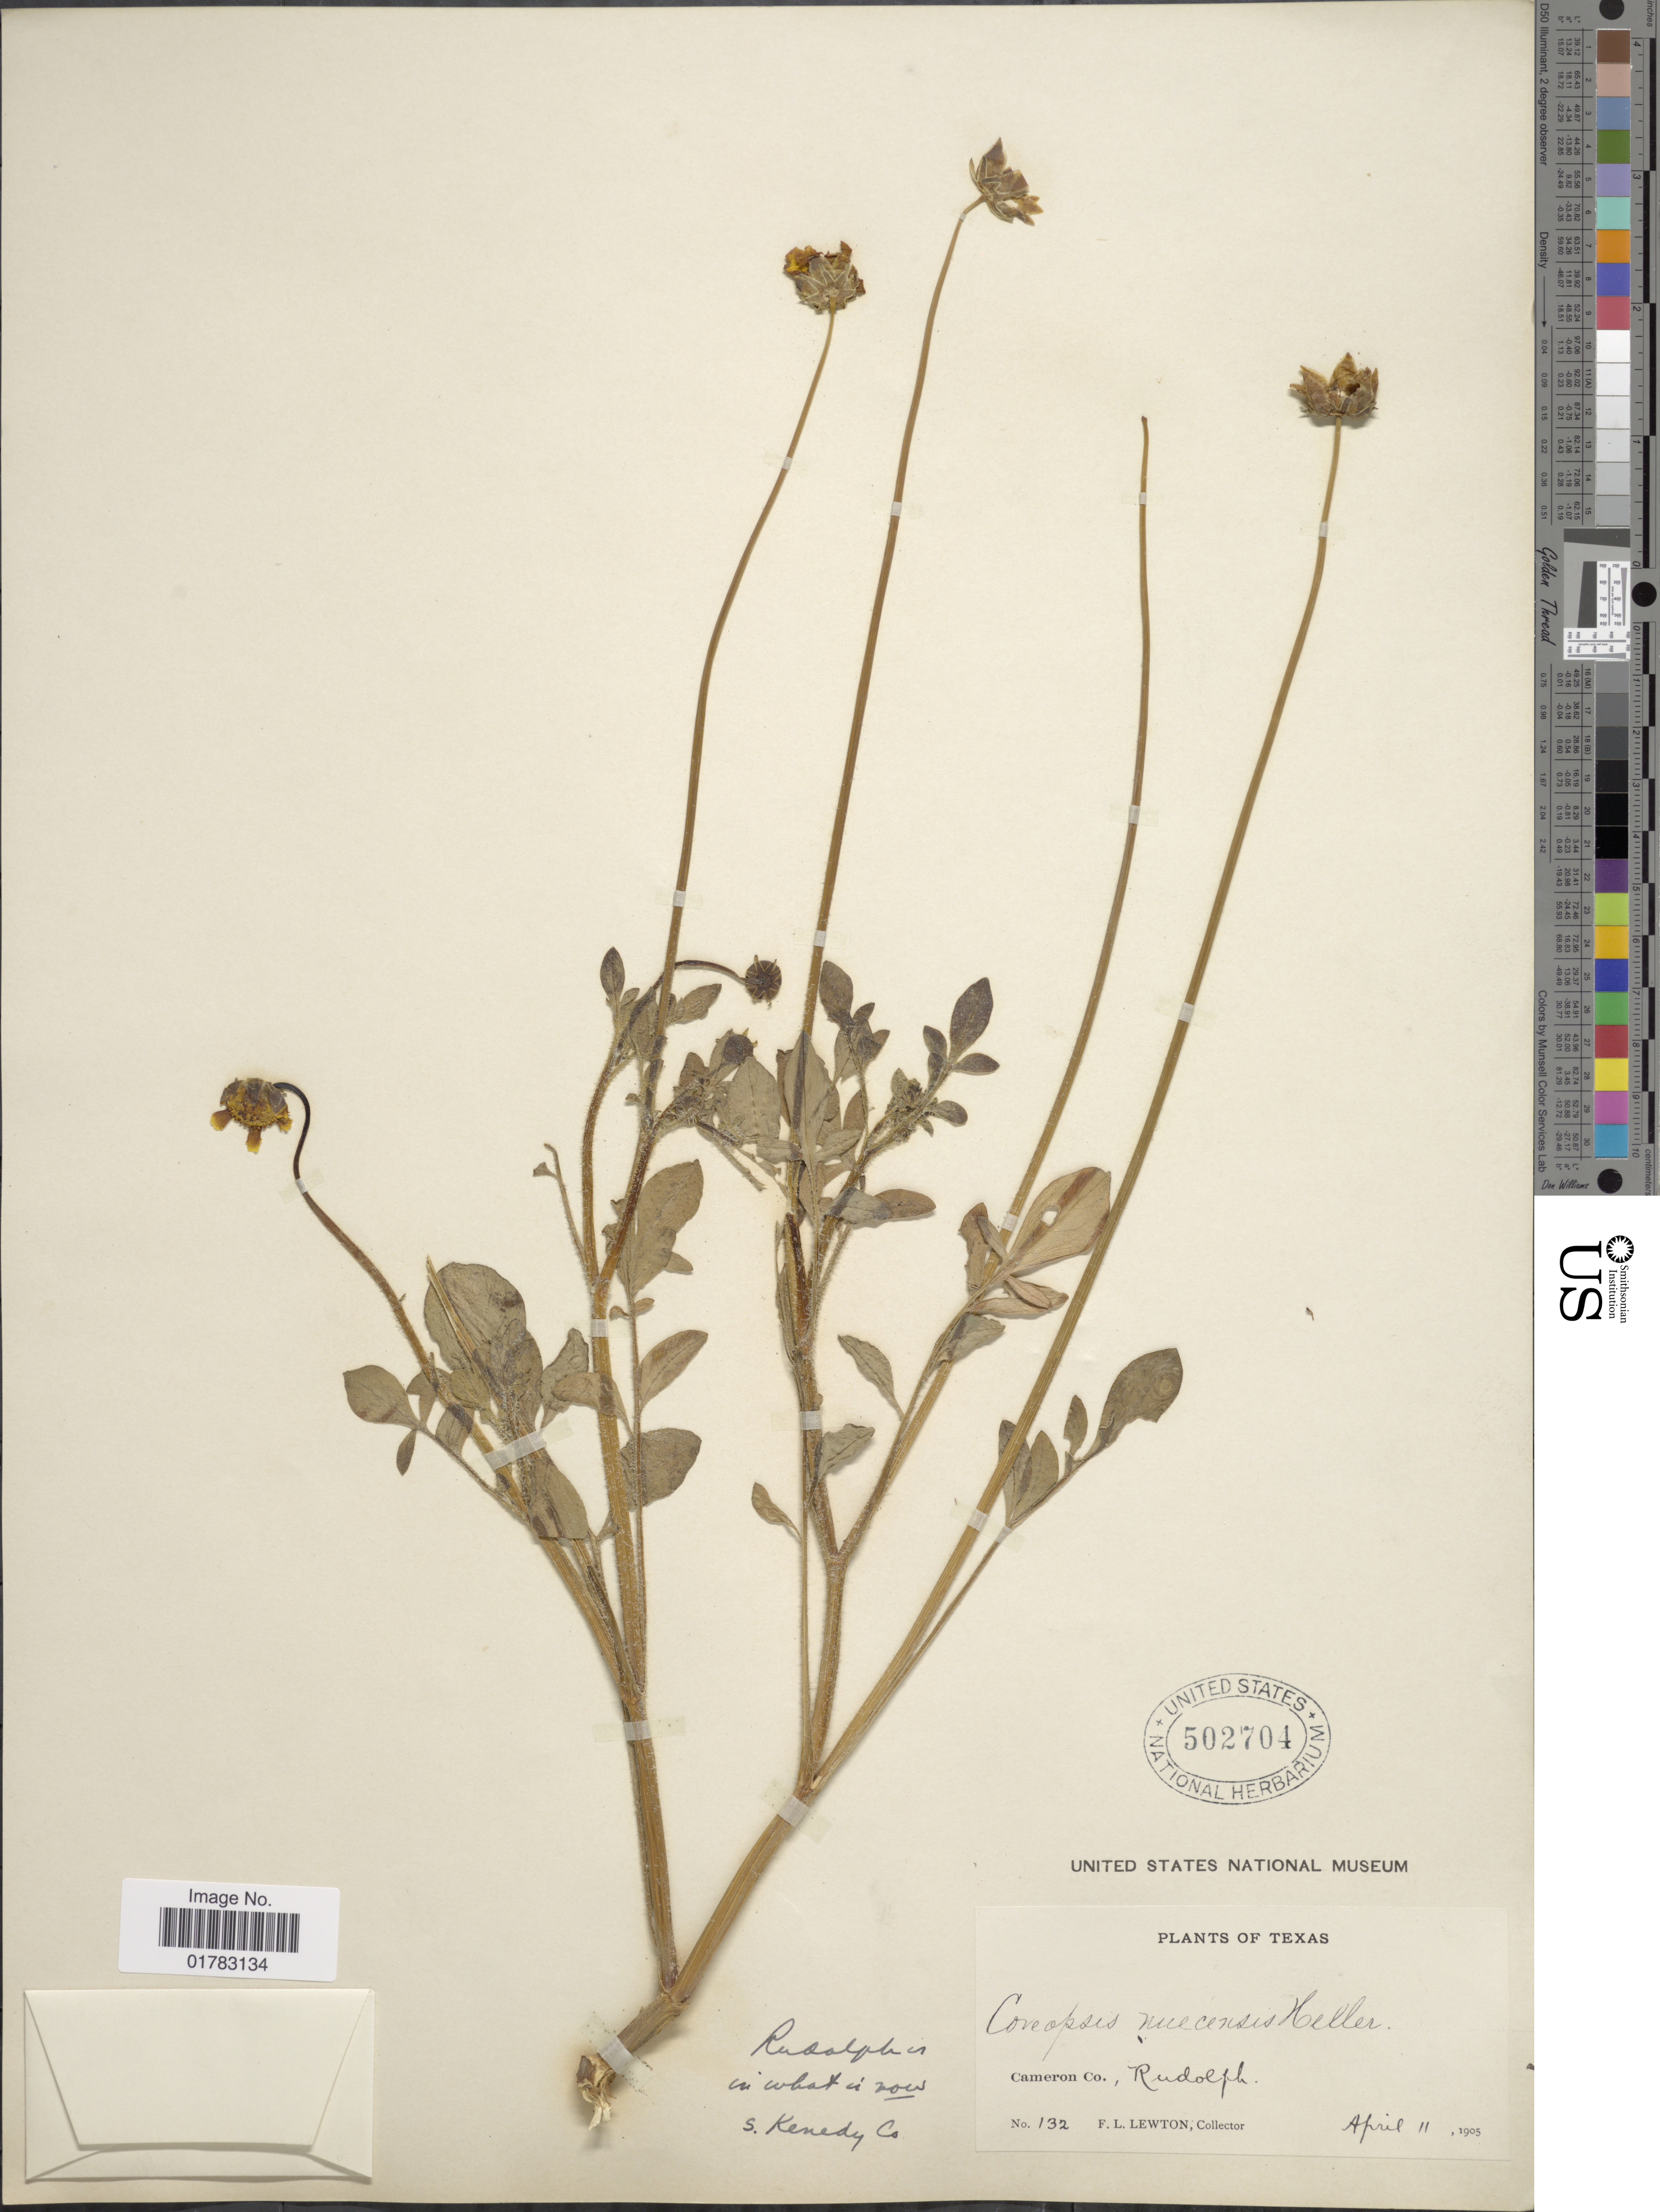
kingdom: Plantae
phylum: Tracheophyta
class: Magnoliopsida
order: Asterales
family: Asteraceae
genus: Coreopsis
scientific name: Coreopsis nuecensis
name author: A. Heller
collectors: F. L. Lewton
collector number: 132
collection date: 1905-04-11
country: United States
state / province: Texas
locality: Cameron Co. , Rudolph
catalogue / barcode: US 502704